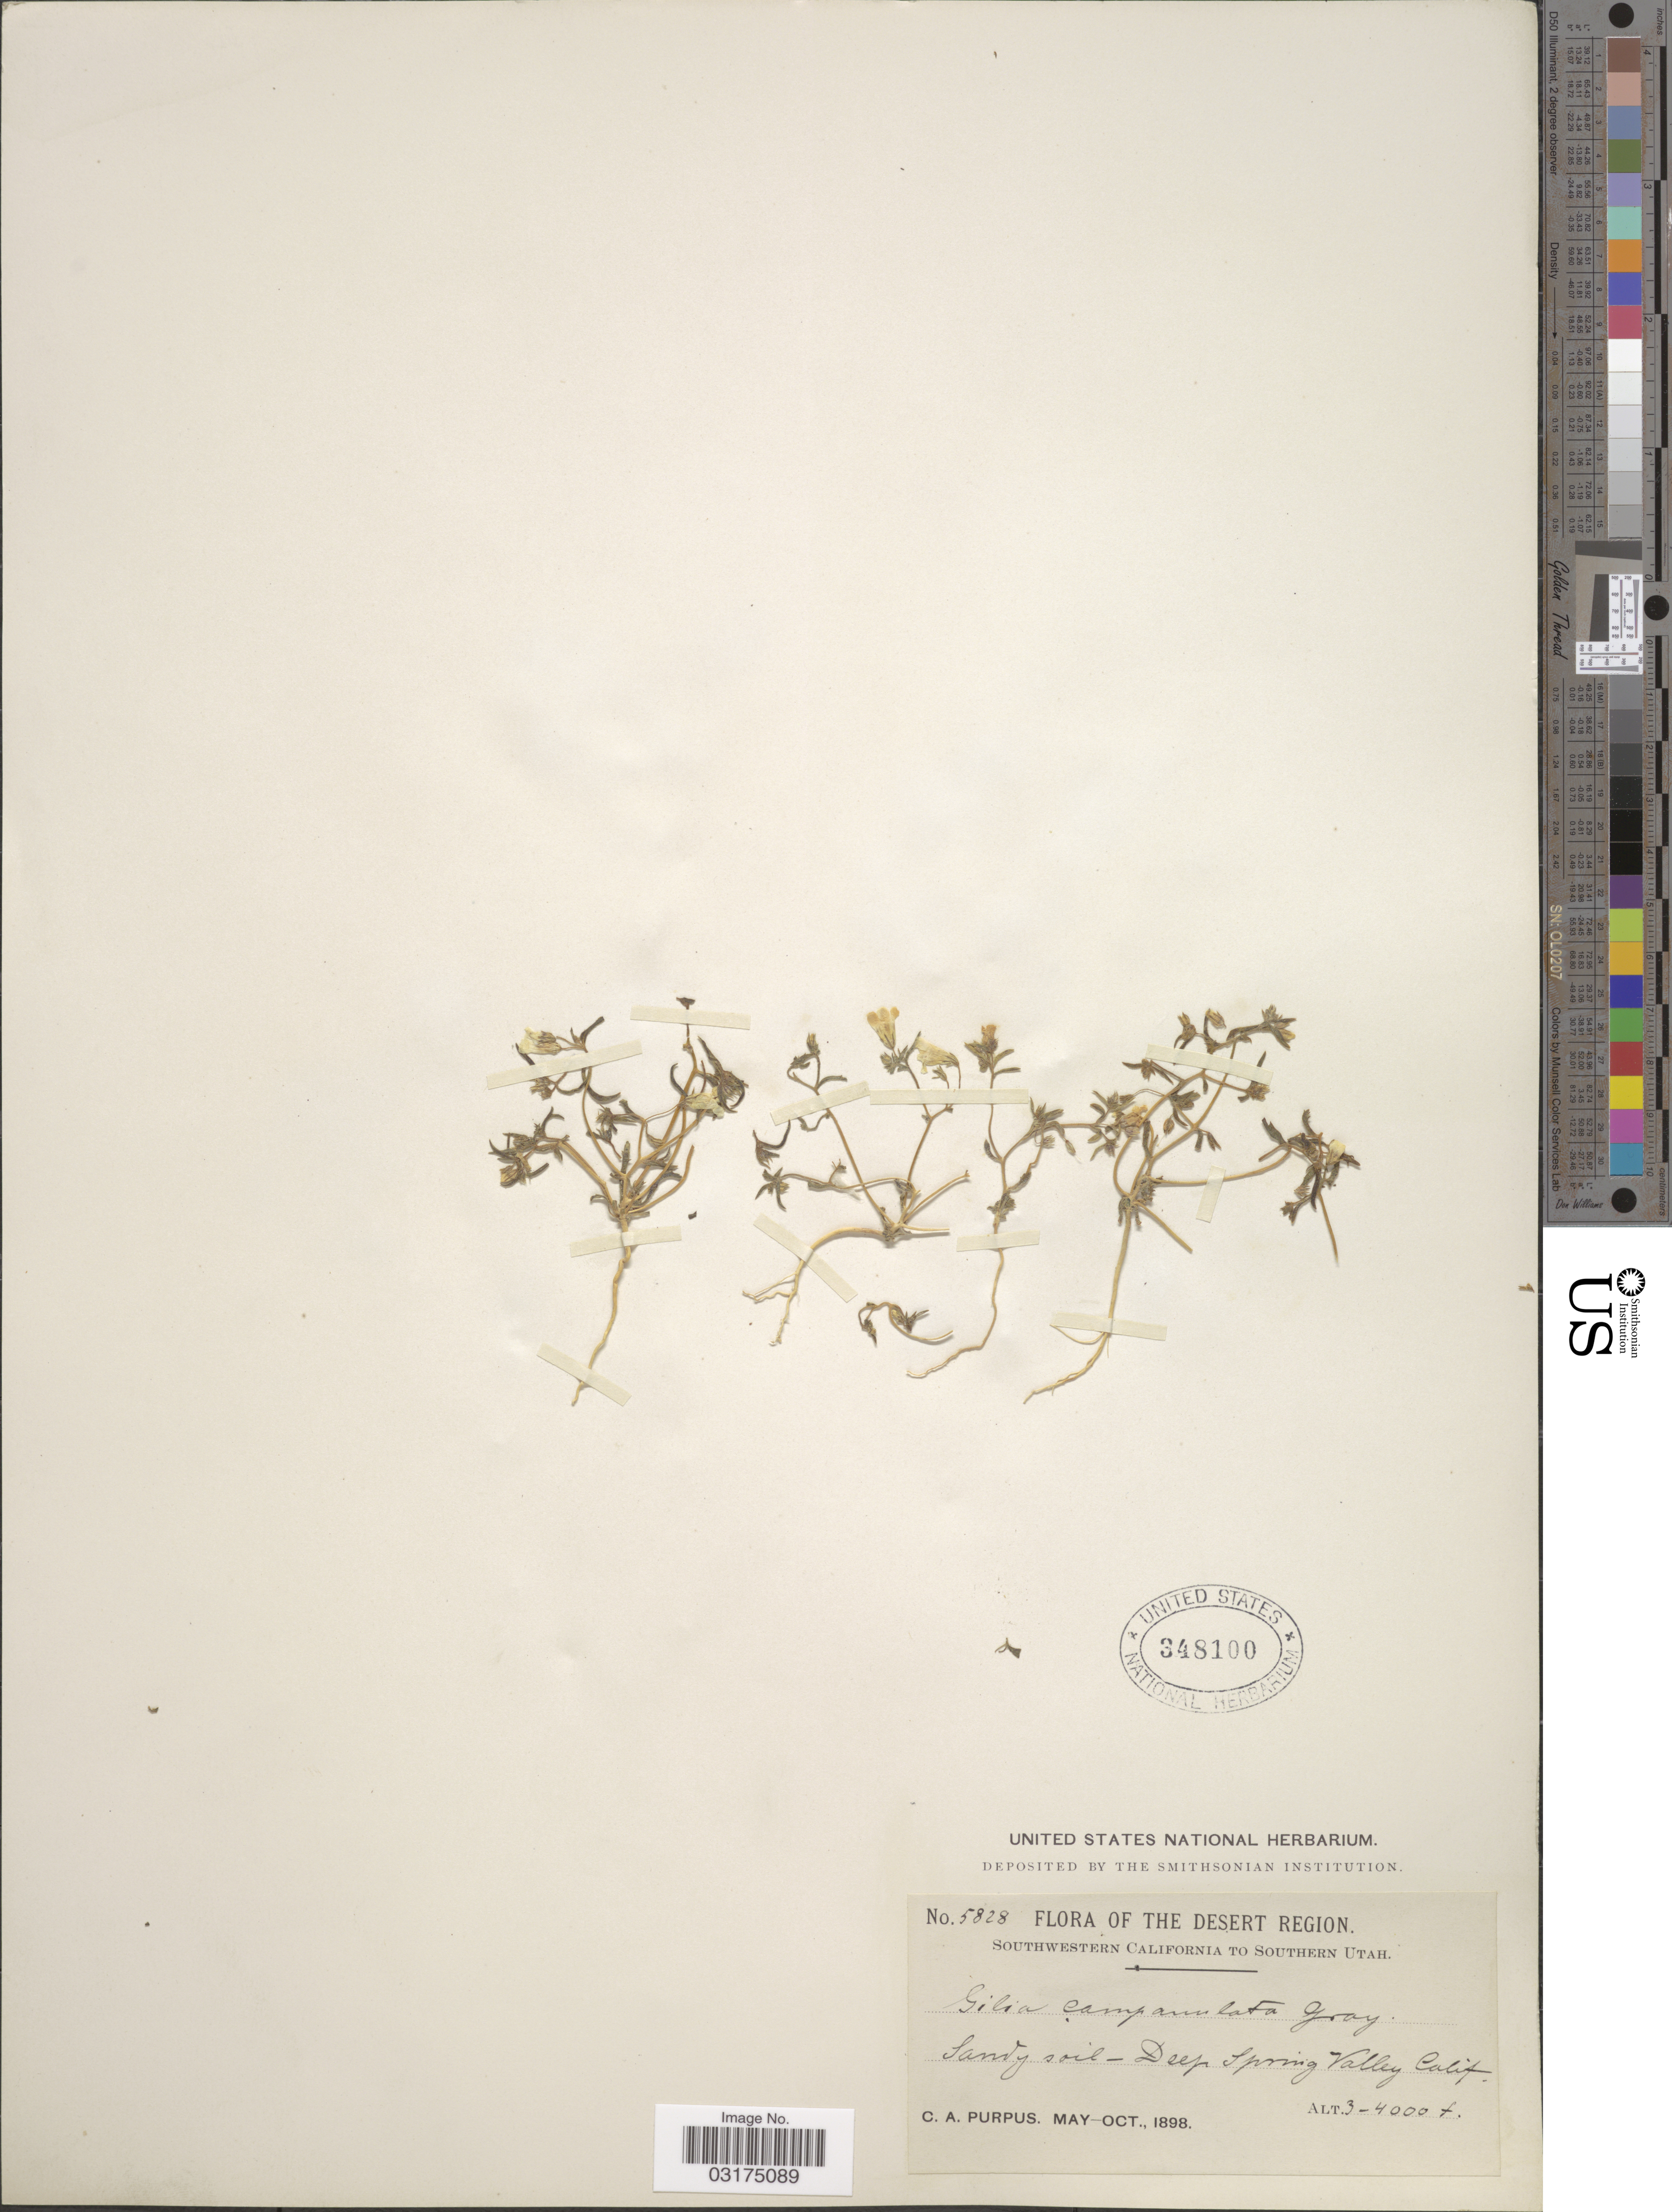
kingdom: Plantae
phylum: Tracheophyta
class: Magnoliopsida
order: Ericales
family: Polemoniaceae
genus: Linanthus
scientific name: Linanthus campanulatus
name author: (A. Gray) J.M. Porter & L.A. Johnson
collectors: C. A. Purpus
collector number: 5828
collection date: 1898-05/1898-10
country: United States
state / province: California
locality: The Desert Region, Southwestern California, Deep Spring Valley.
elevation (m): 914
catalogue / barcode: US 348100